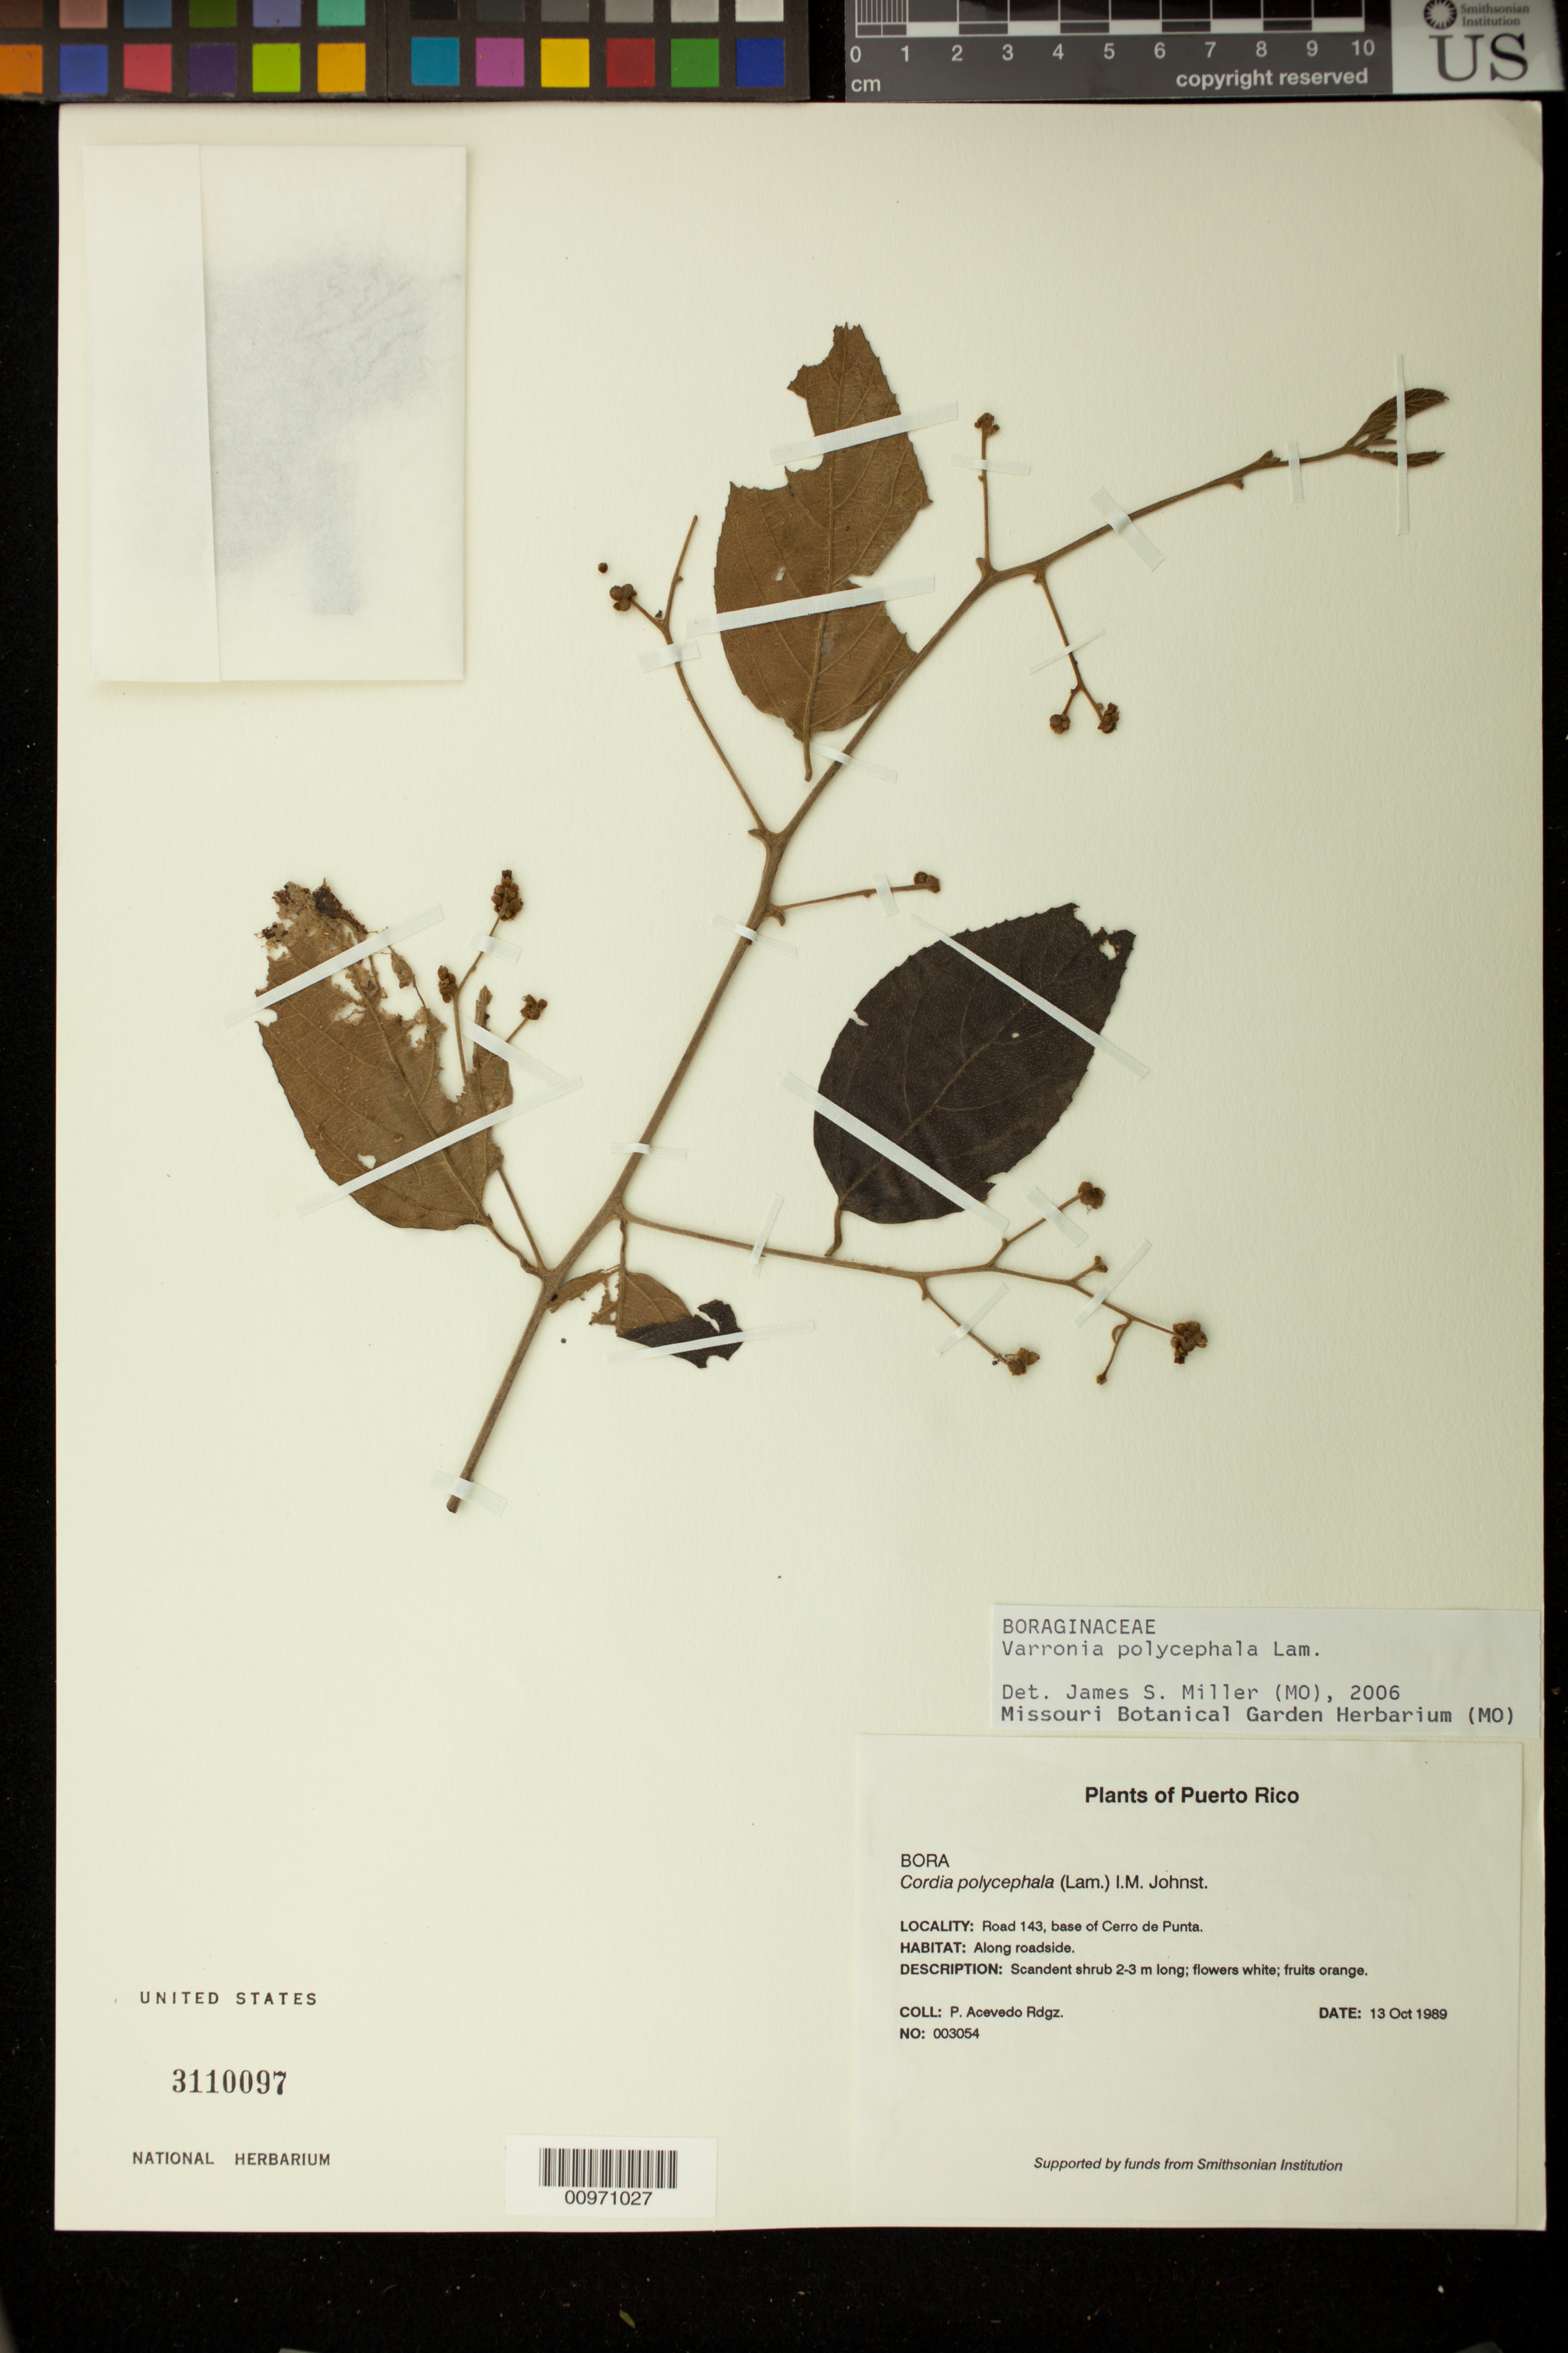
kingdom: Plantae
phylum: Tracheophyta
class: Magnoliopsida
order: Boraginales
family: Cordiaceae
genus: Varronia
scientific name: Varronia polycephala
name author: Lam.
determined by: Miller, James S., (MO), Missouri Botanical Garden (UNITED STATES)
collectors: P. Acevedo-Rodr.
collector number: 3054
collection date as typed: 13 Oct 1989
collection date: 1989-10-13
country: Puerto Rico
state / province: Jayuya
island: Puerto Rico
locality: Road 143, base of Cerro de Punta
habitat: Along roadside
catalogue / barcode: US 3110097